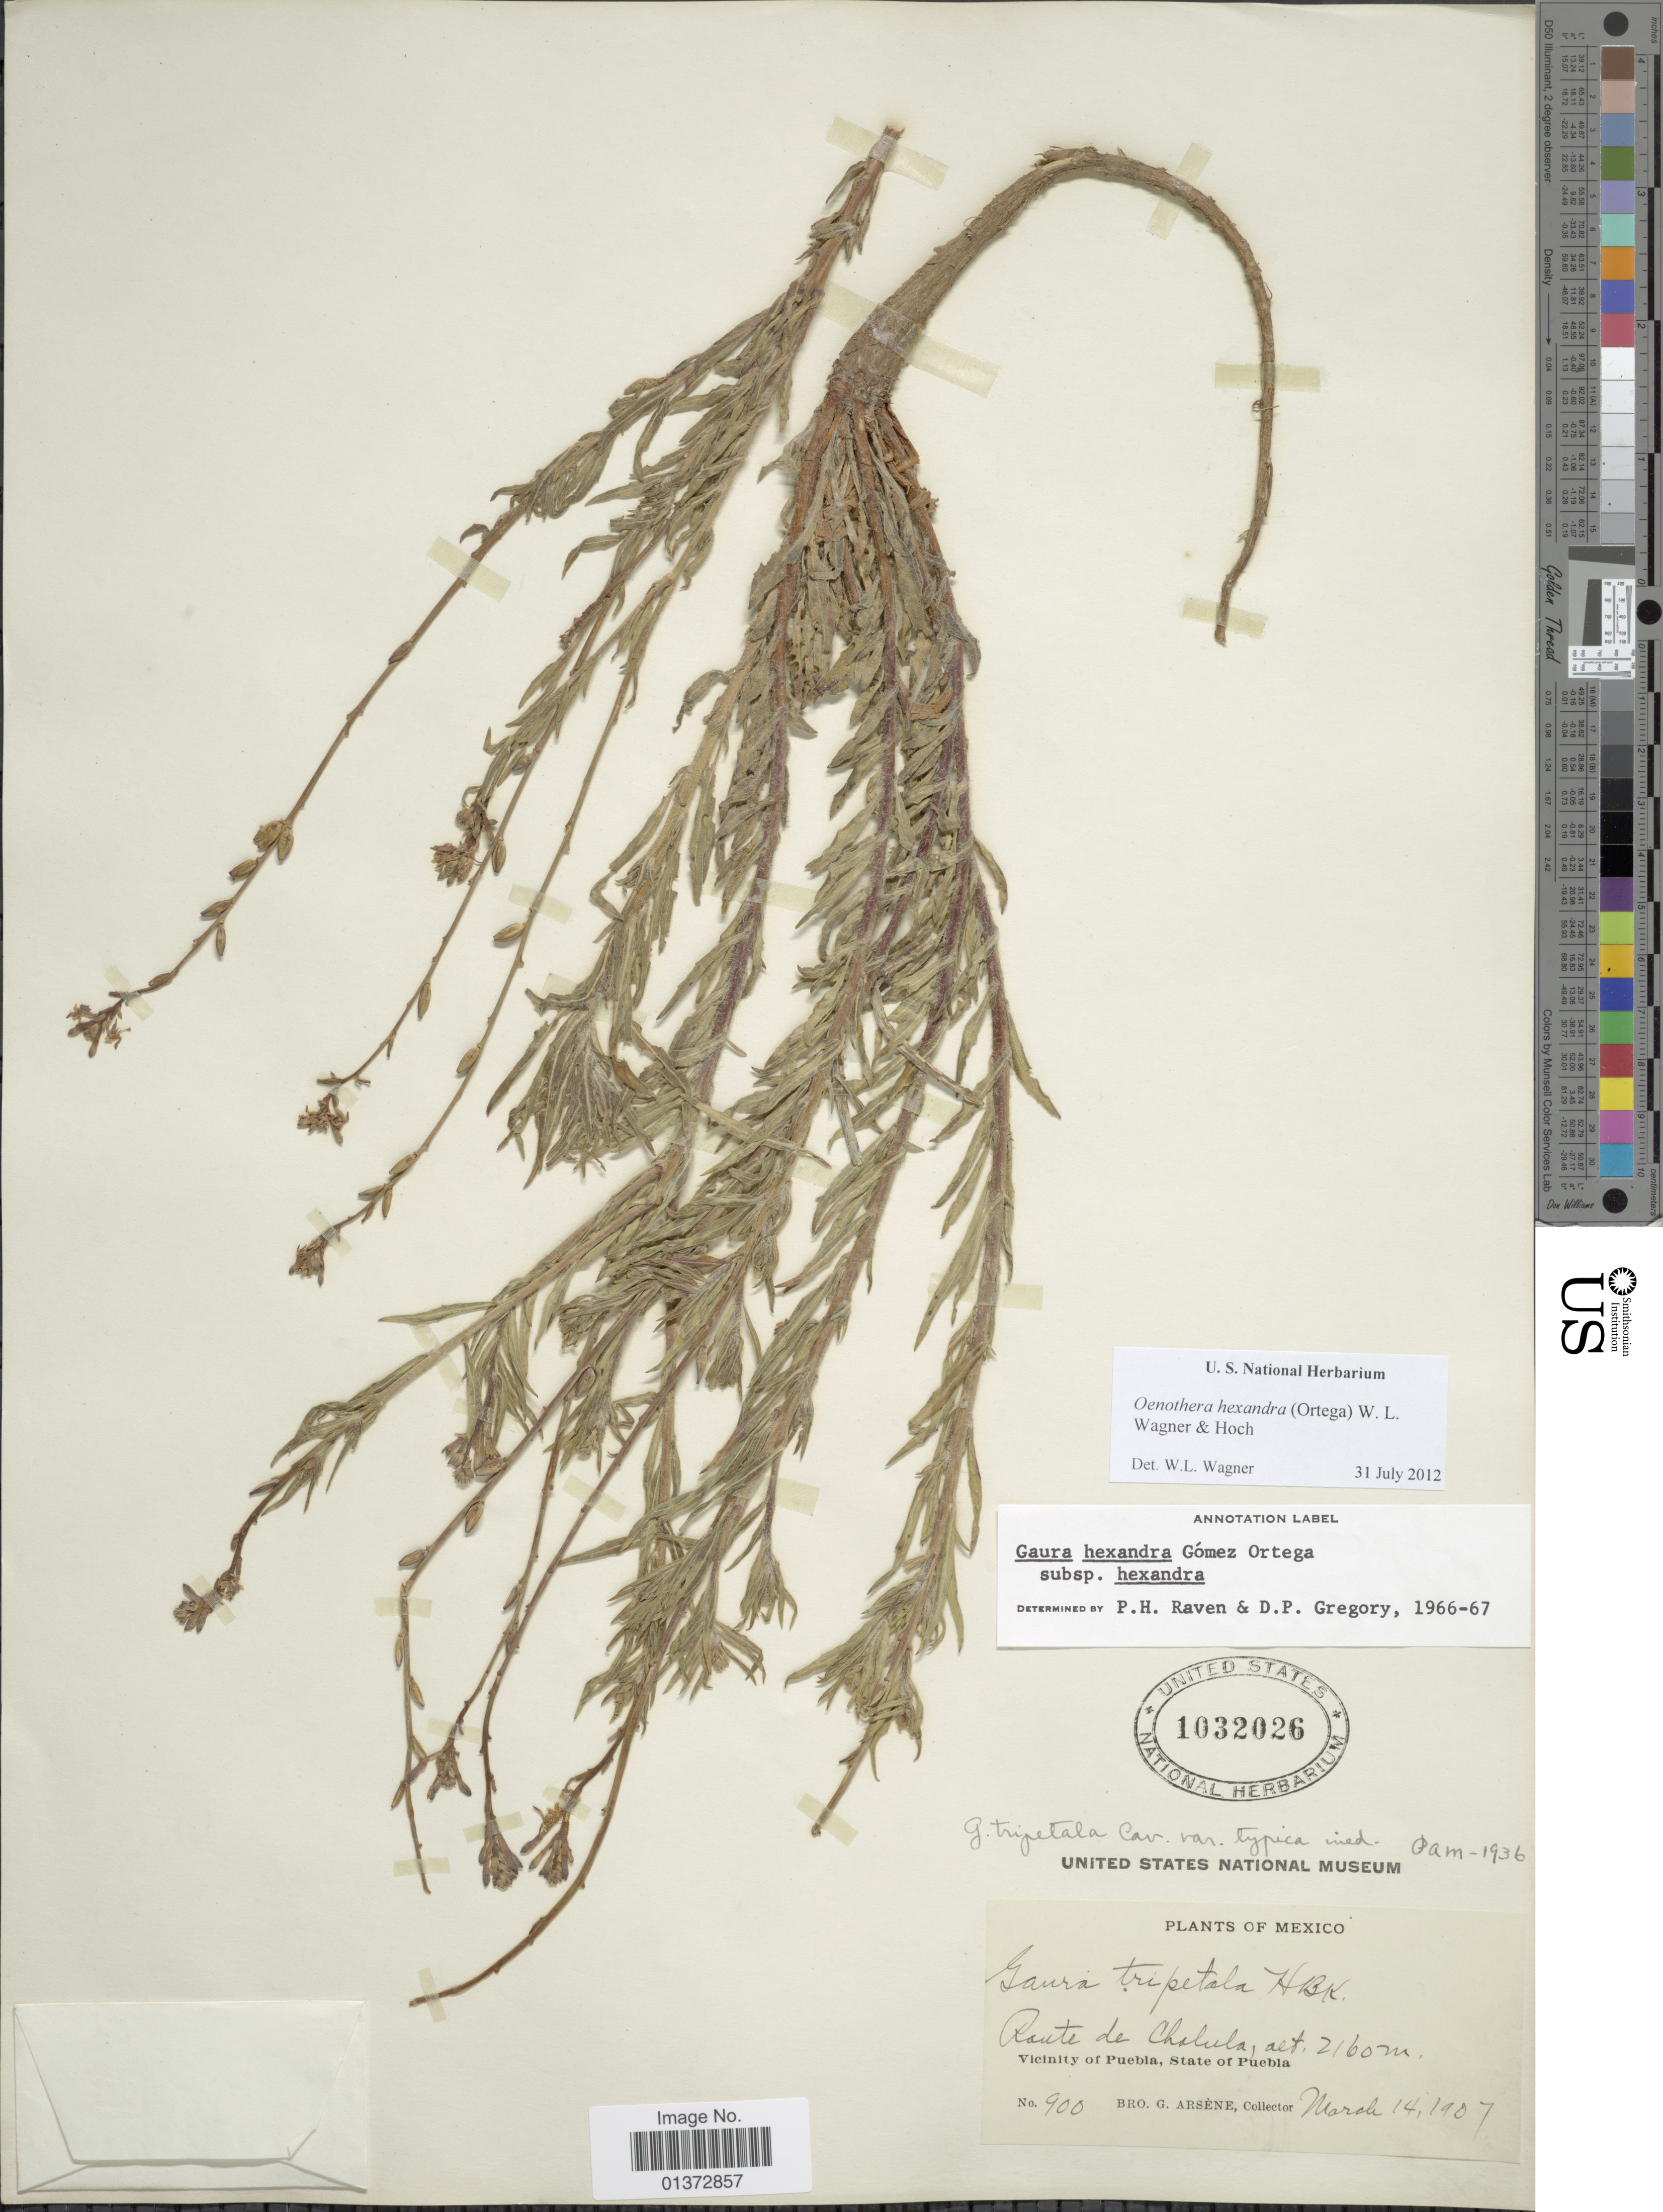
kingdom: Plantae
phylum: Tracheophyta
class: Magnoliopsida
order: Myrtales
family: Onagraceae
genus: Oenothera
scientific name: Oenothera hexandra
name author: (Ortega) W.L. Wagner & Hoch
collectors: Bro. G. Arsène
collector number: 900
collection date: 1907-03-14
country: Mexico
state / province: Puebla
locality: Route de Chalula, Vicinity of Puebla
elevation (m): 2160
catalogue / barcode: US 1032026